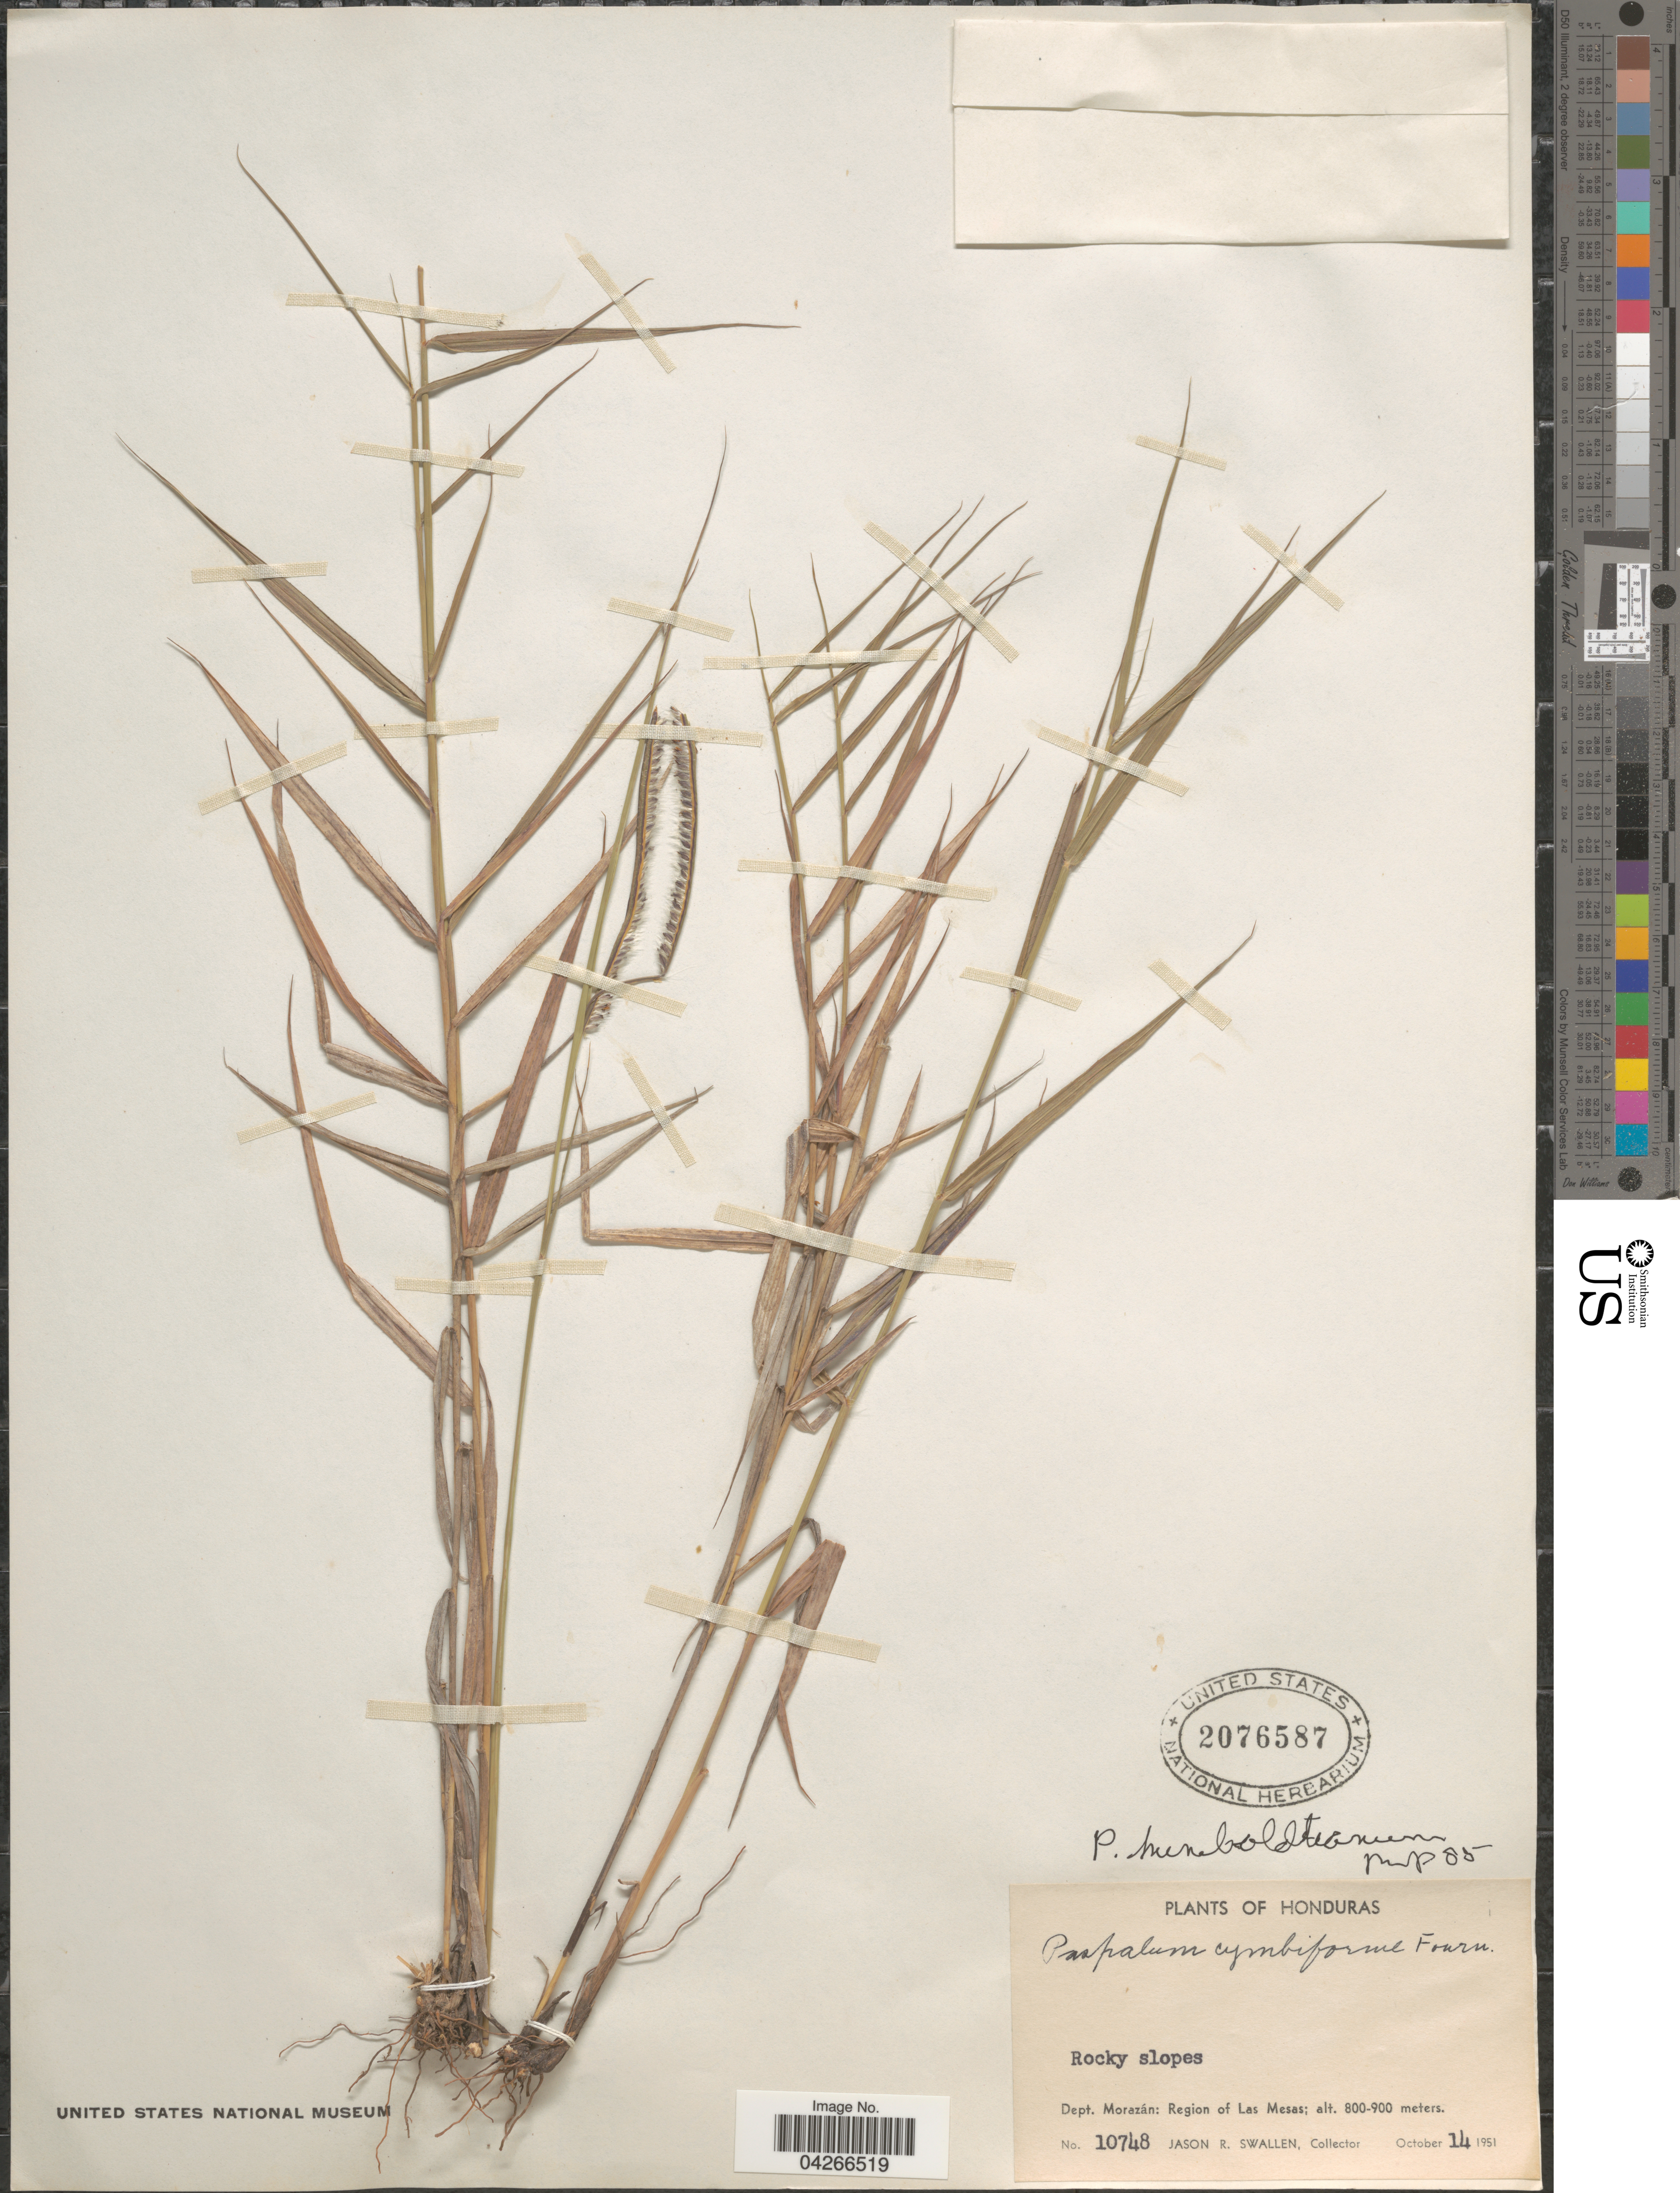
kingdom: Plantae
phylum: Tracheophyta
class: Liliopsida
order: Poales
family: Poaceae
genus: Paspalum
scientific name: Paspalum humboldtianum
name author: Flüggé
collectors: J. R. Swallen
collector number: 10748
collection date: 1951-10-14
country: Honduras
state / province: Fco. Morazán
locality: Rocky slopes. Dept. Morazán: Region of Las Mesas.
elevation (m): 800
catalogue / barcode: US 2076587